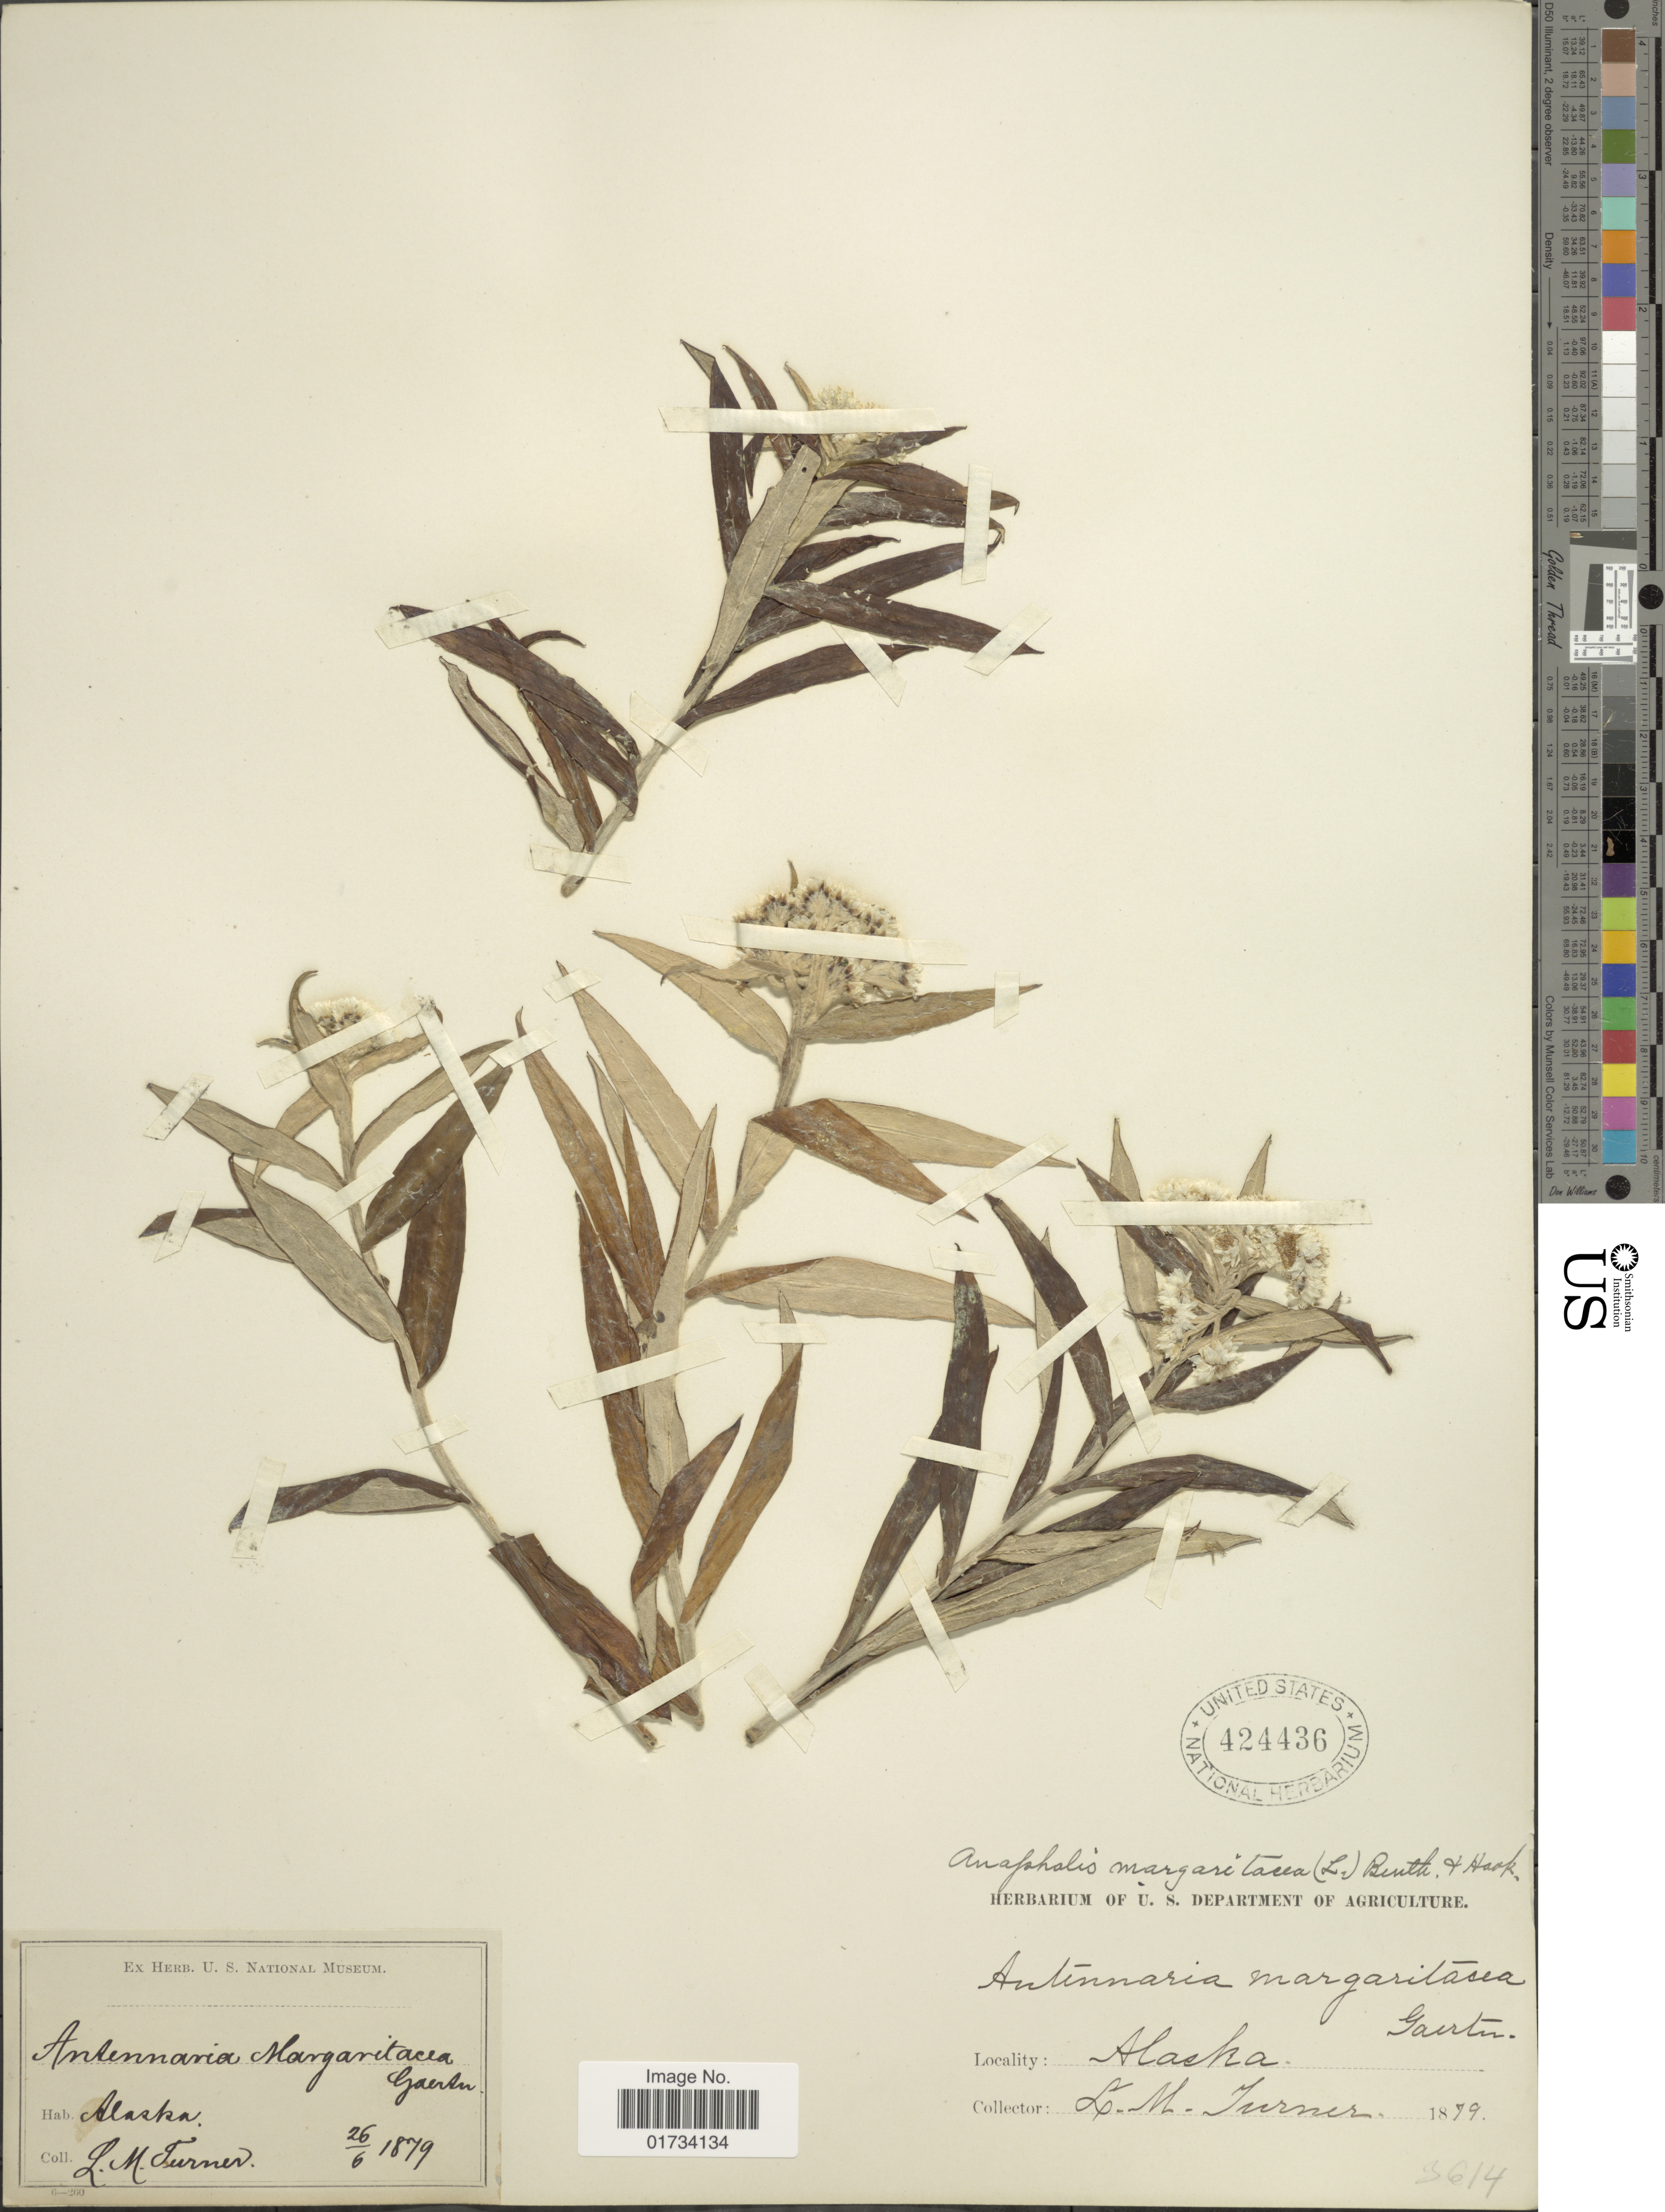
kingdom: Plantae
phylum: Tracheophyta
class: Magnoliopsida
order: Asterales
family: Asteraceae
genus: Anaphalis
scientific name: Anaphalis margaritacea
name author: (L.) Benth. & Hook. f.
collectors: L. M. Turner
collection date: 1879-06-26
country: United States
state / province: Alaska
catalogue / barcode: US 424436